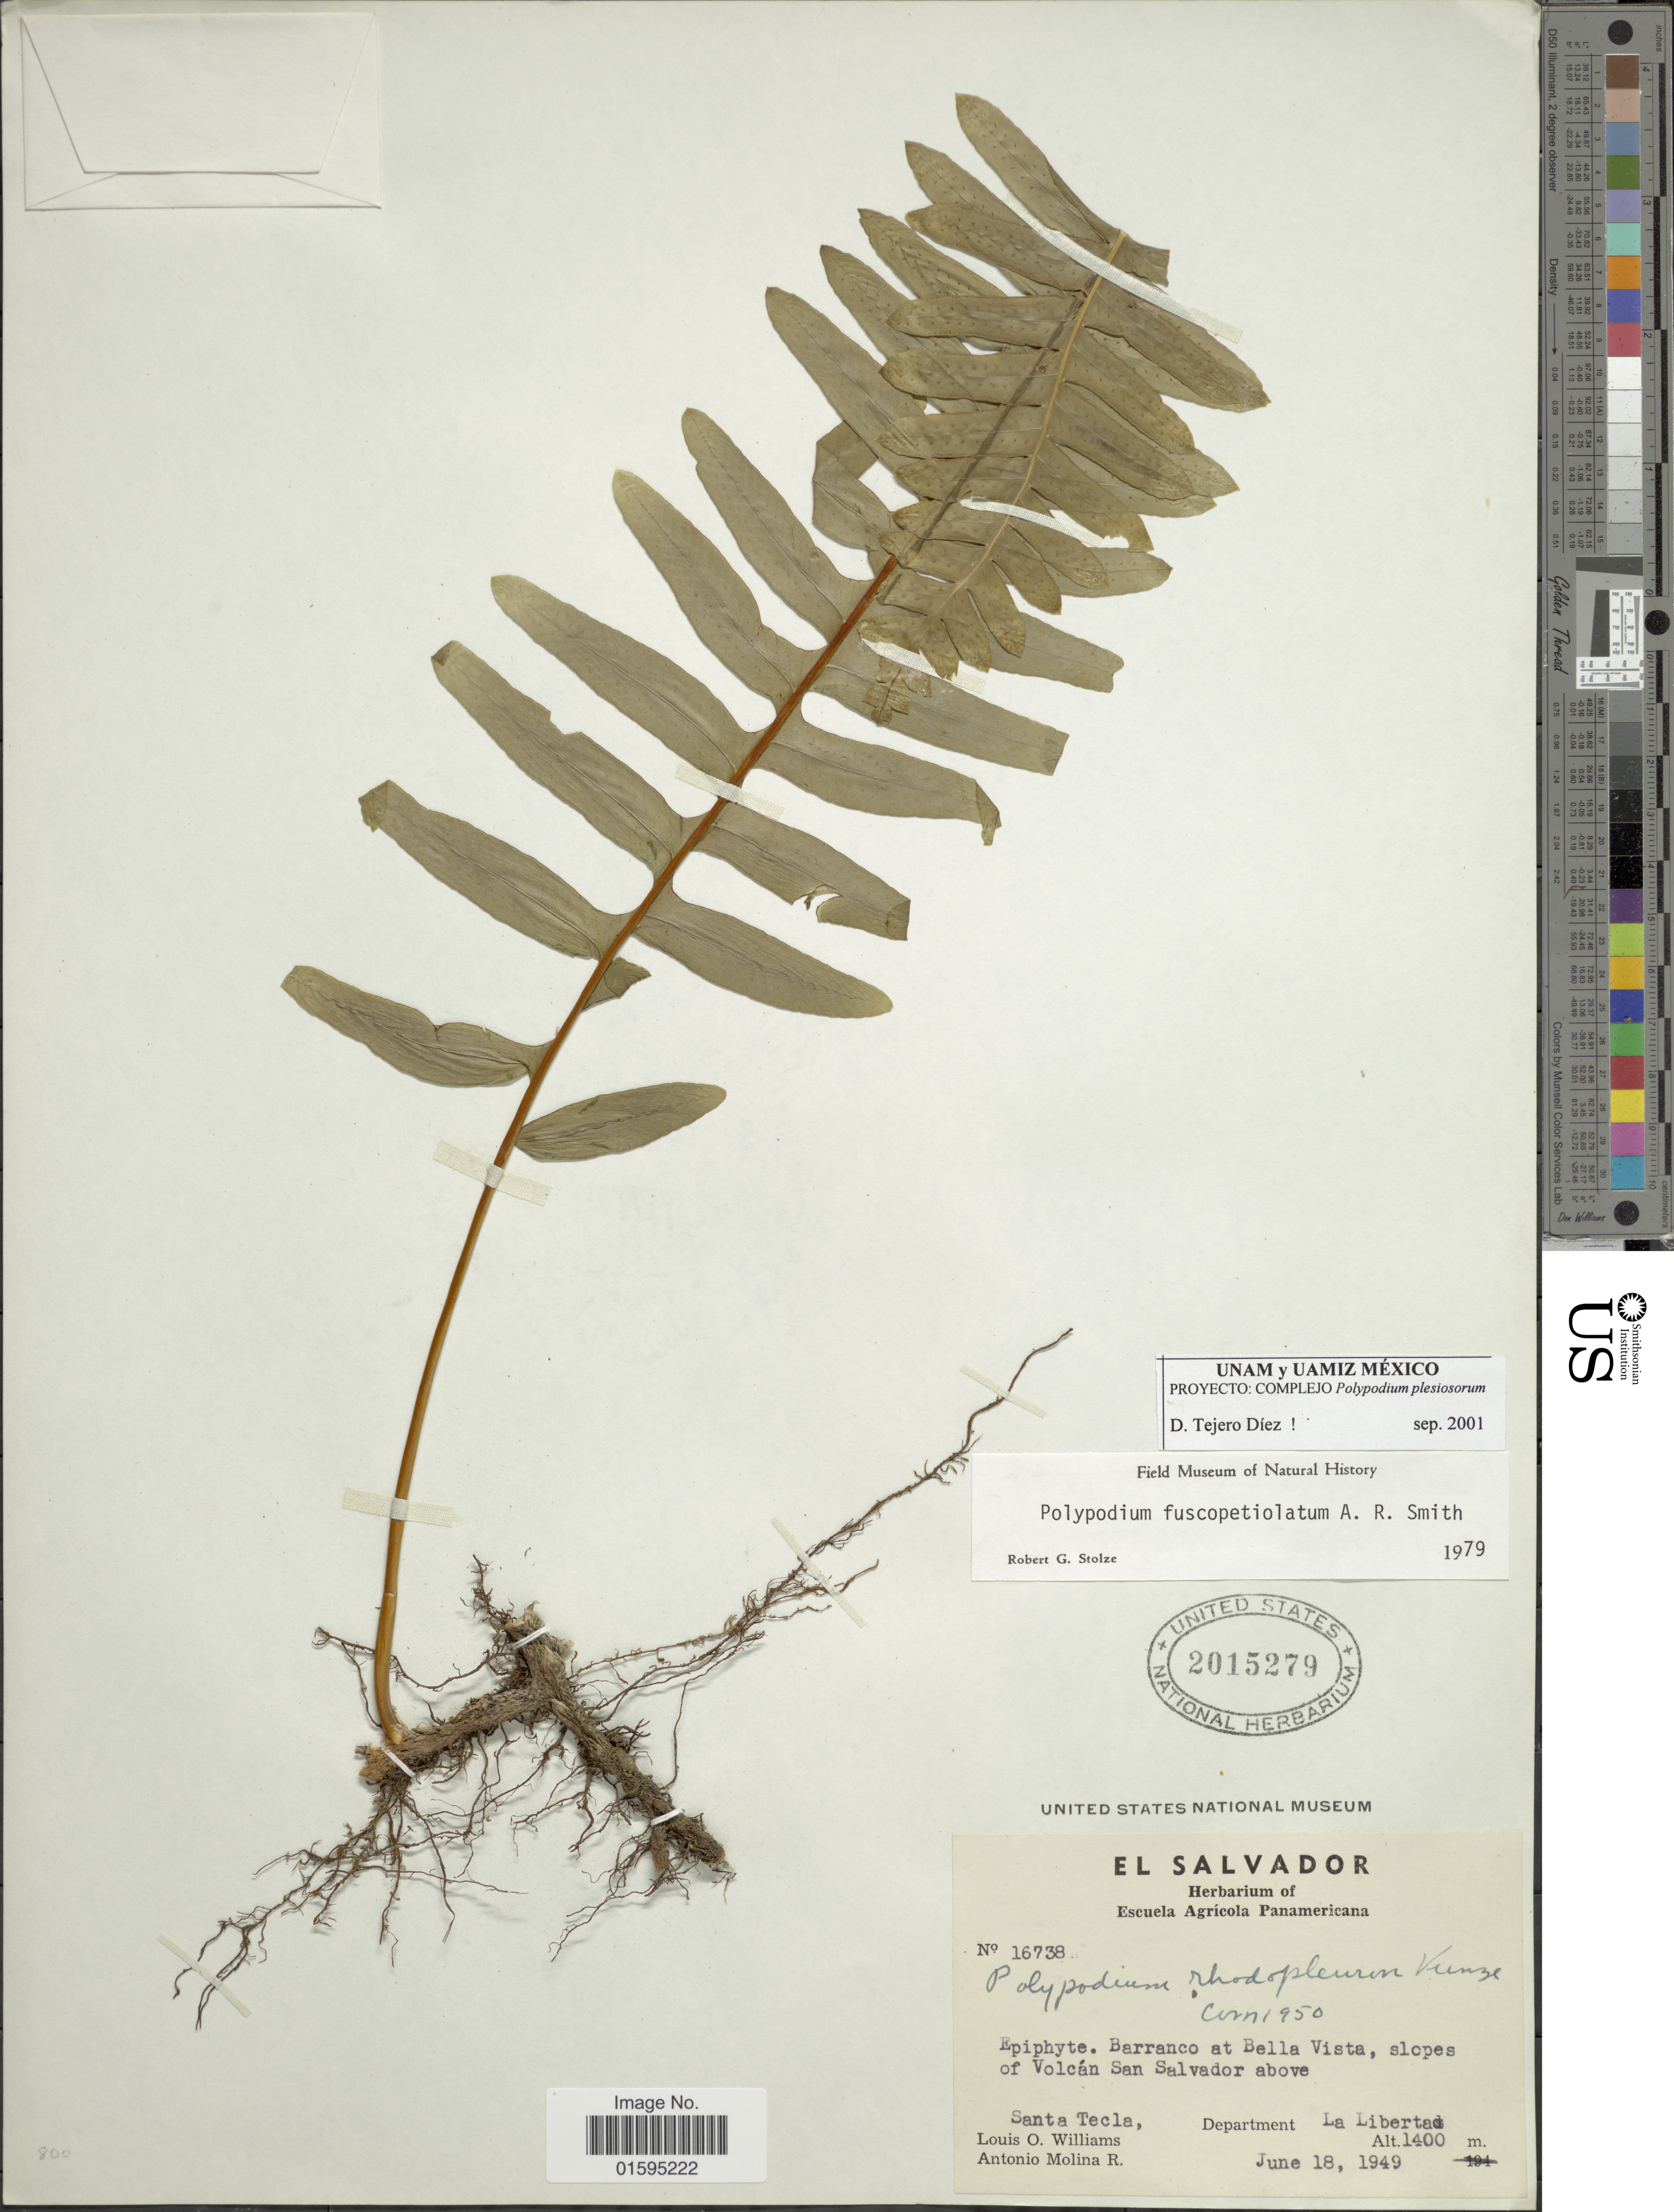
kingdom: Plantae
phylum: Tracheophyta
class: Polypodiopsida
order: Polypodiales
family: Polypodiaceae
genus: Polypodium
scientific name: Polypodium fuscopetiolatum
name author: A.R. Sm.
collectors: L. O. Williams & A. Molina R.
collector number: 16738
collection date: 1949-06-18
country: El Salvador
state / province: La Libertad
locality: Barranco at Bella Vista, slopes of Volcán San Salvador above Santa Tecla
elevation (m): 1400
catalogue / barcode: US 2015279